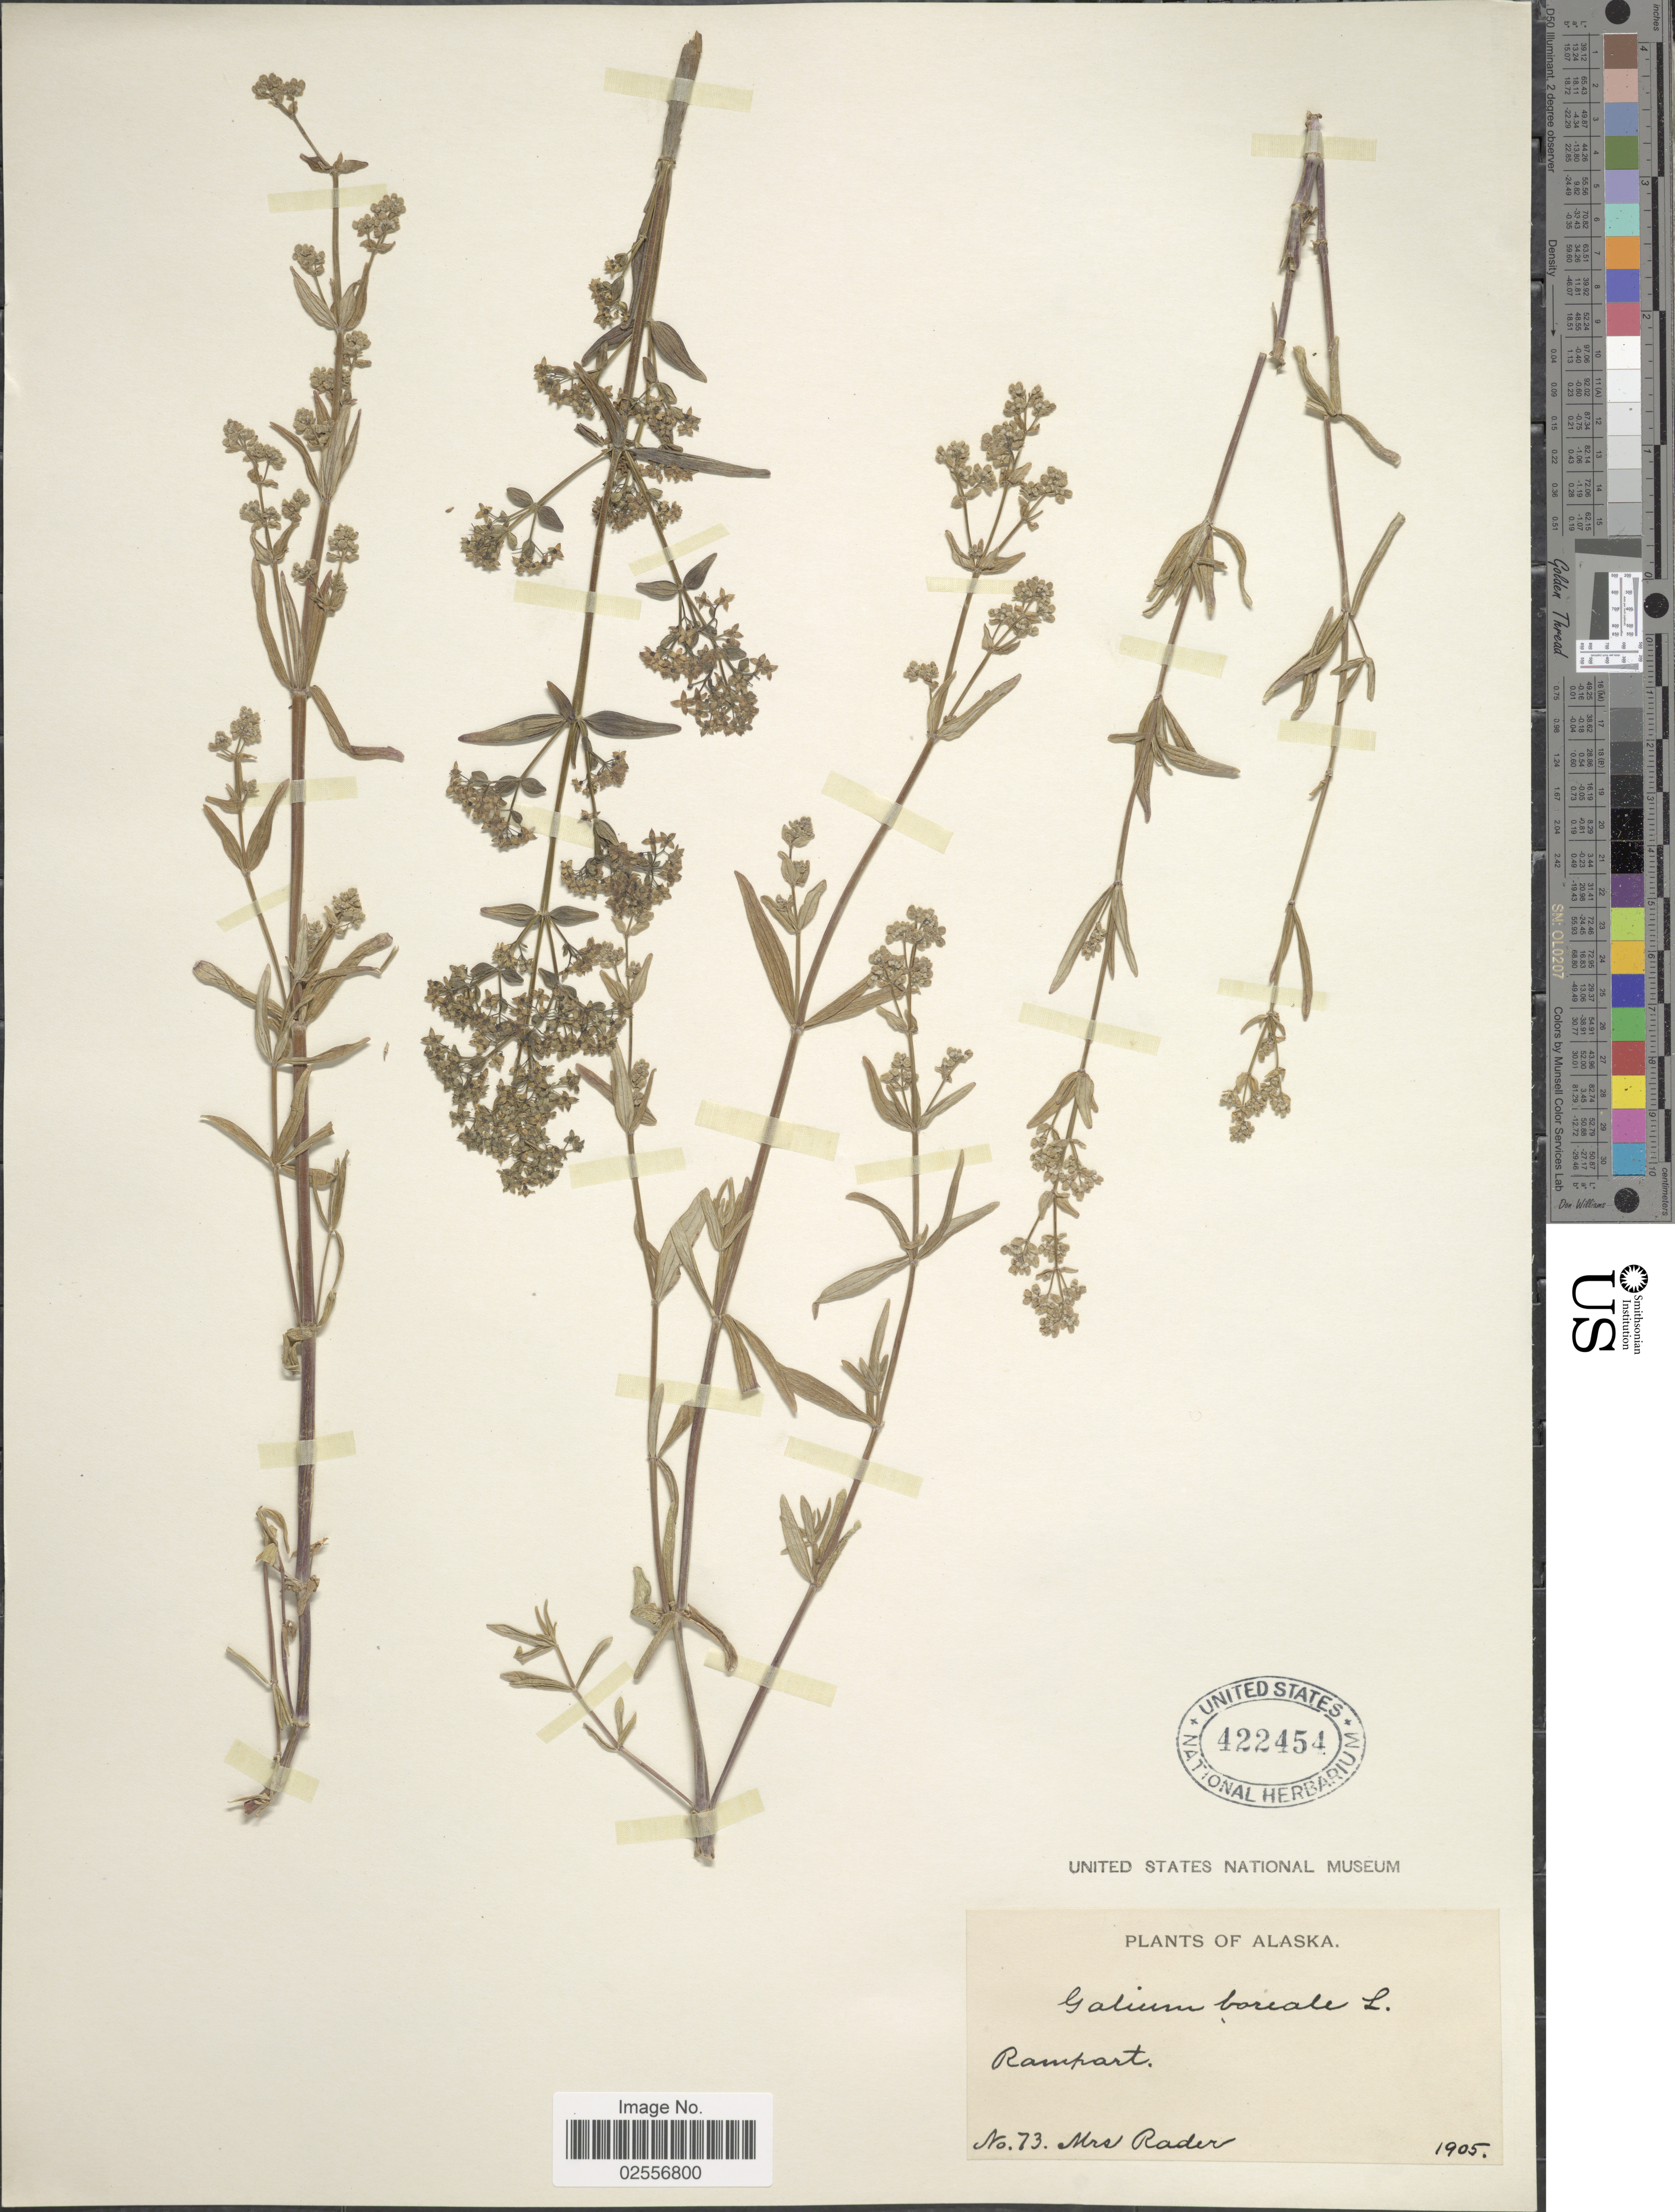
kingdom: Plantae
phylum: Tracheophyta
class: Magnoliopsida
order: Gentianales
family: Rubiaceae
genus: Galium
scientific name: Galium boreale L.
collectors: Mrs. Rader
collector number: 73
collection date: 1905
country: United States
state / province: Alaska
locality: Rampart.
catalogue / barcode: US 422454